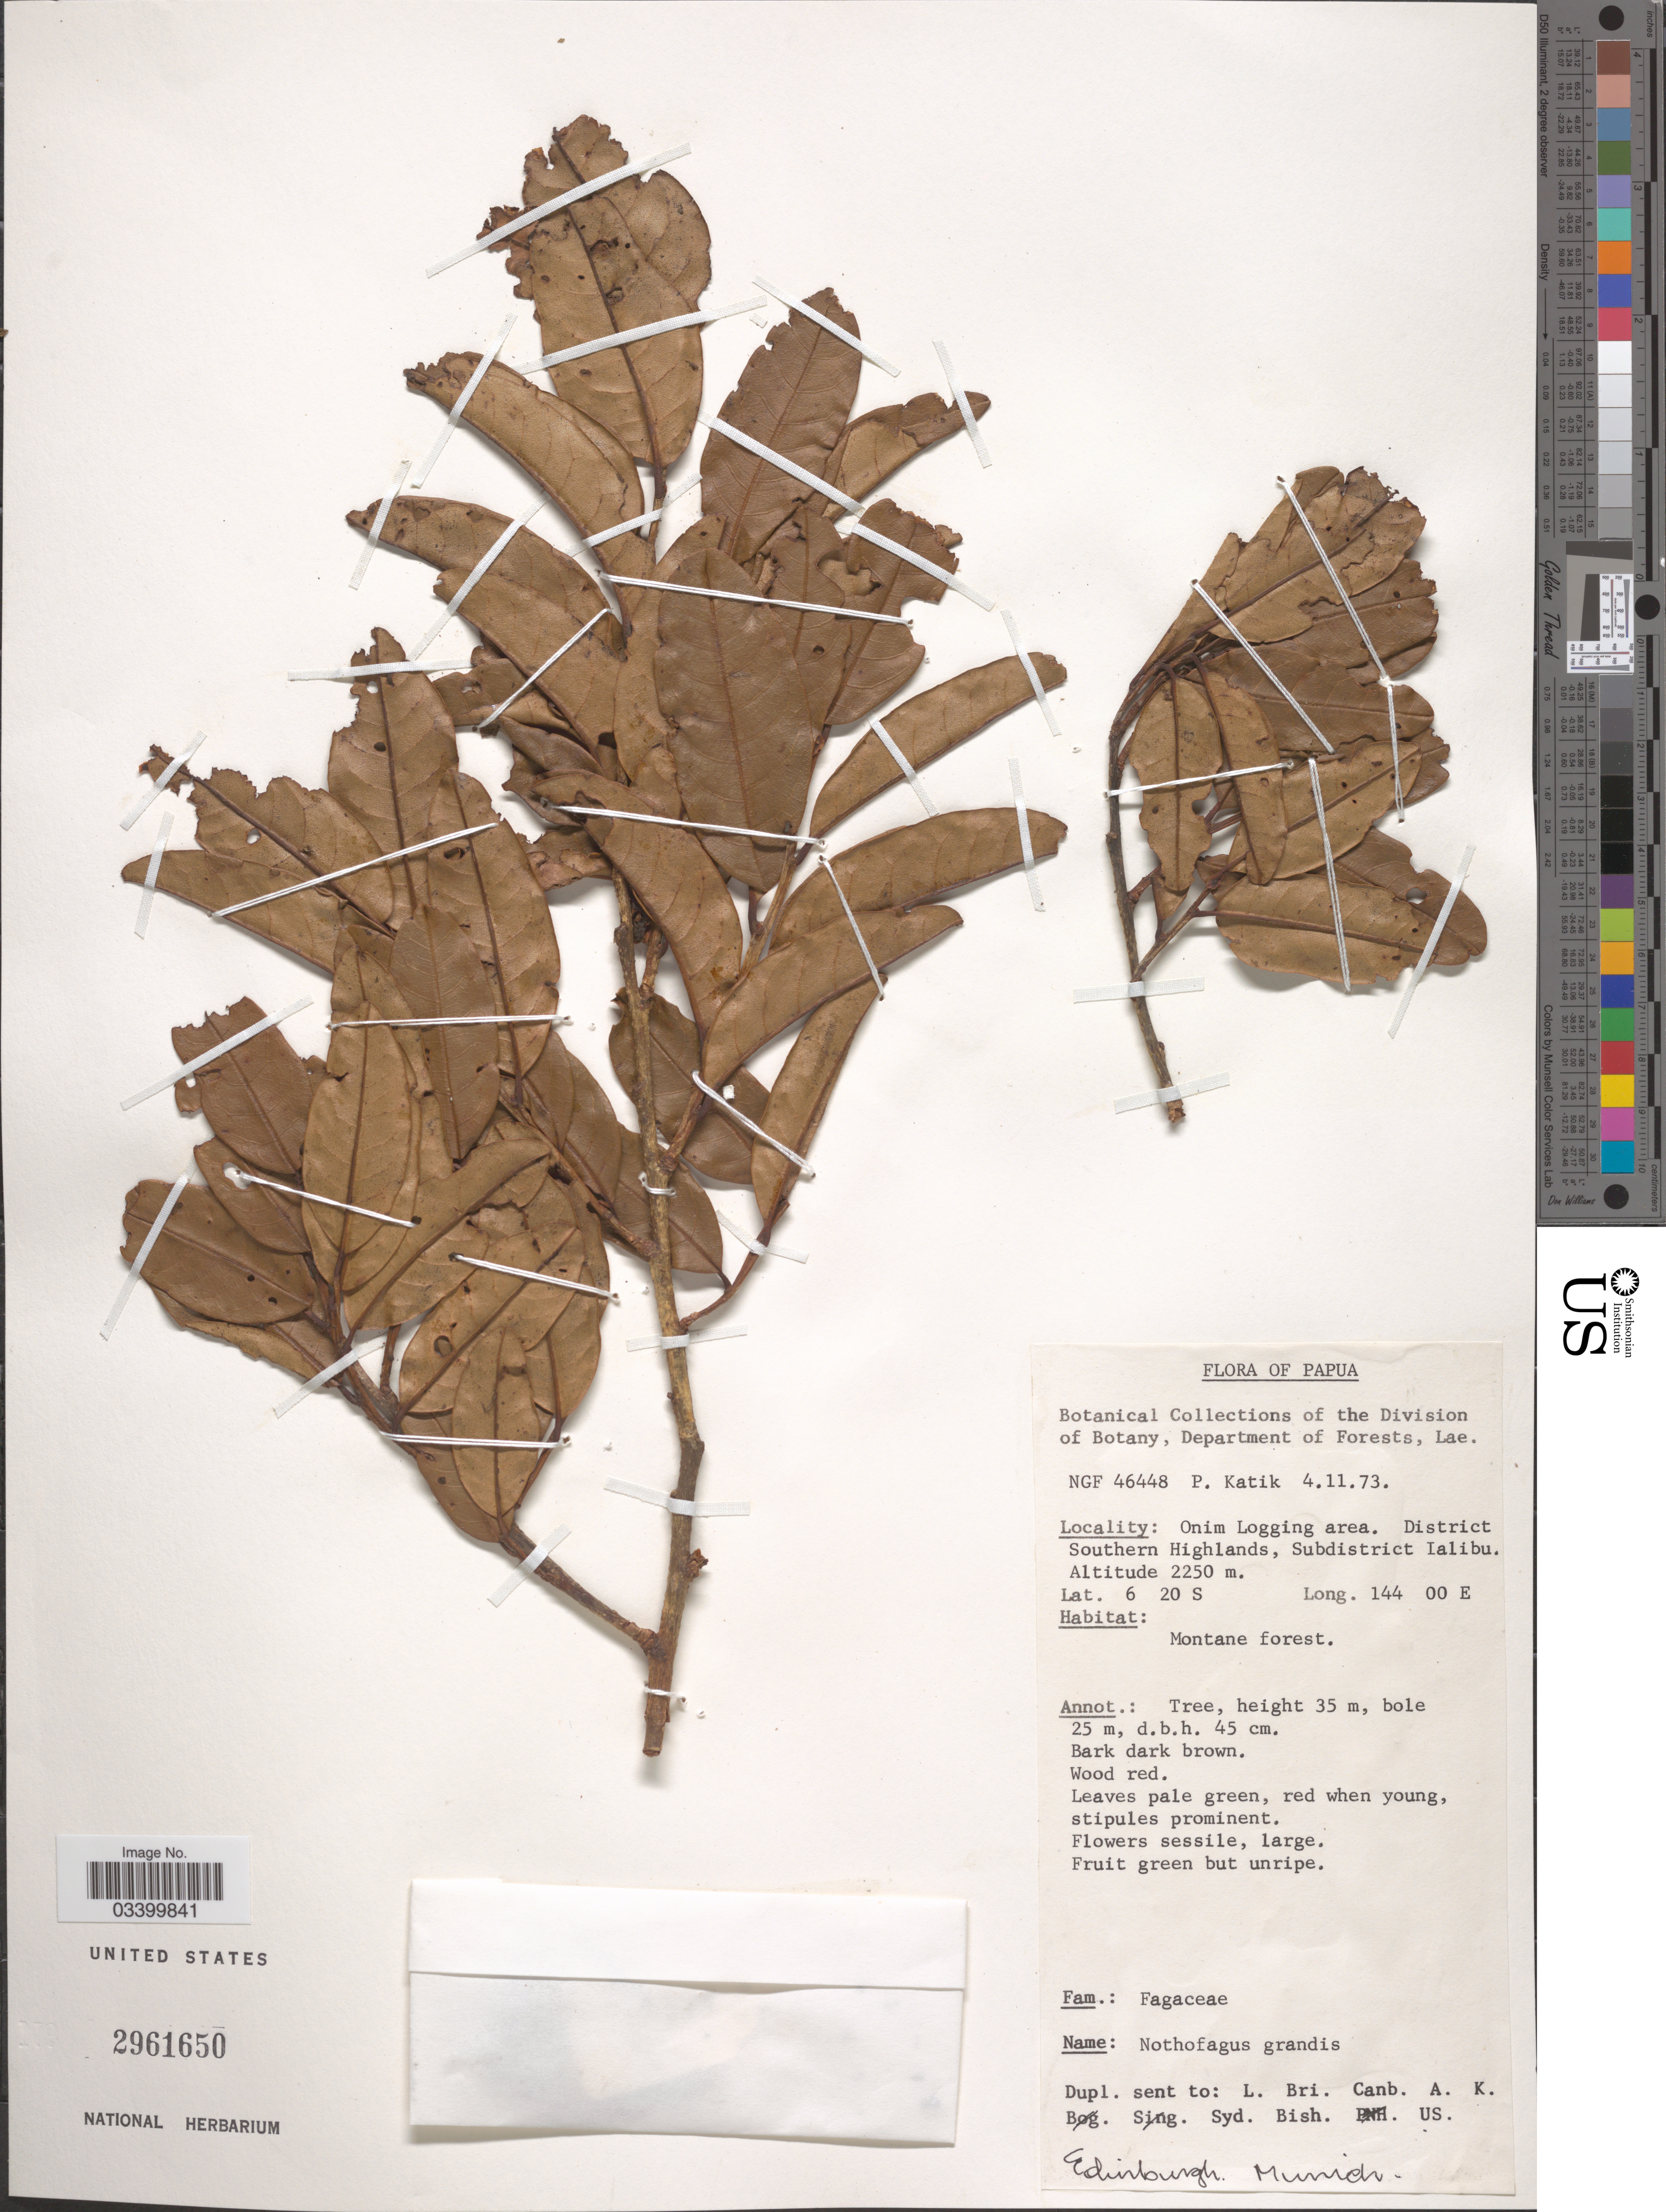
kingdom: Plantae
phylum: Tracheophyta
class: Magnoliopsida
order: Fagales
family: Nothofagaceae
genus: Nothofagus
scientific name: Nothofagus grandis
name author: Steenis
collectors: P. Katik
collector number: NGF 46448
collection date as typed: Transcribed d/m/y: 4/11/73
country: Papua New Guinea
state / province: Southern Highlands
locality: Papua. Onim Logging area. District Southern Highlands, Subdistrict Ialibu.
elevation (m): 2250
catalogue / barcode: US 2961650